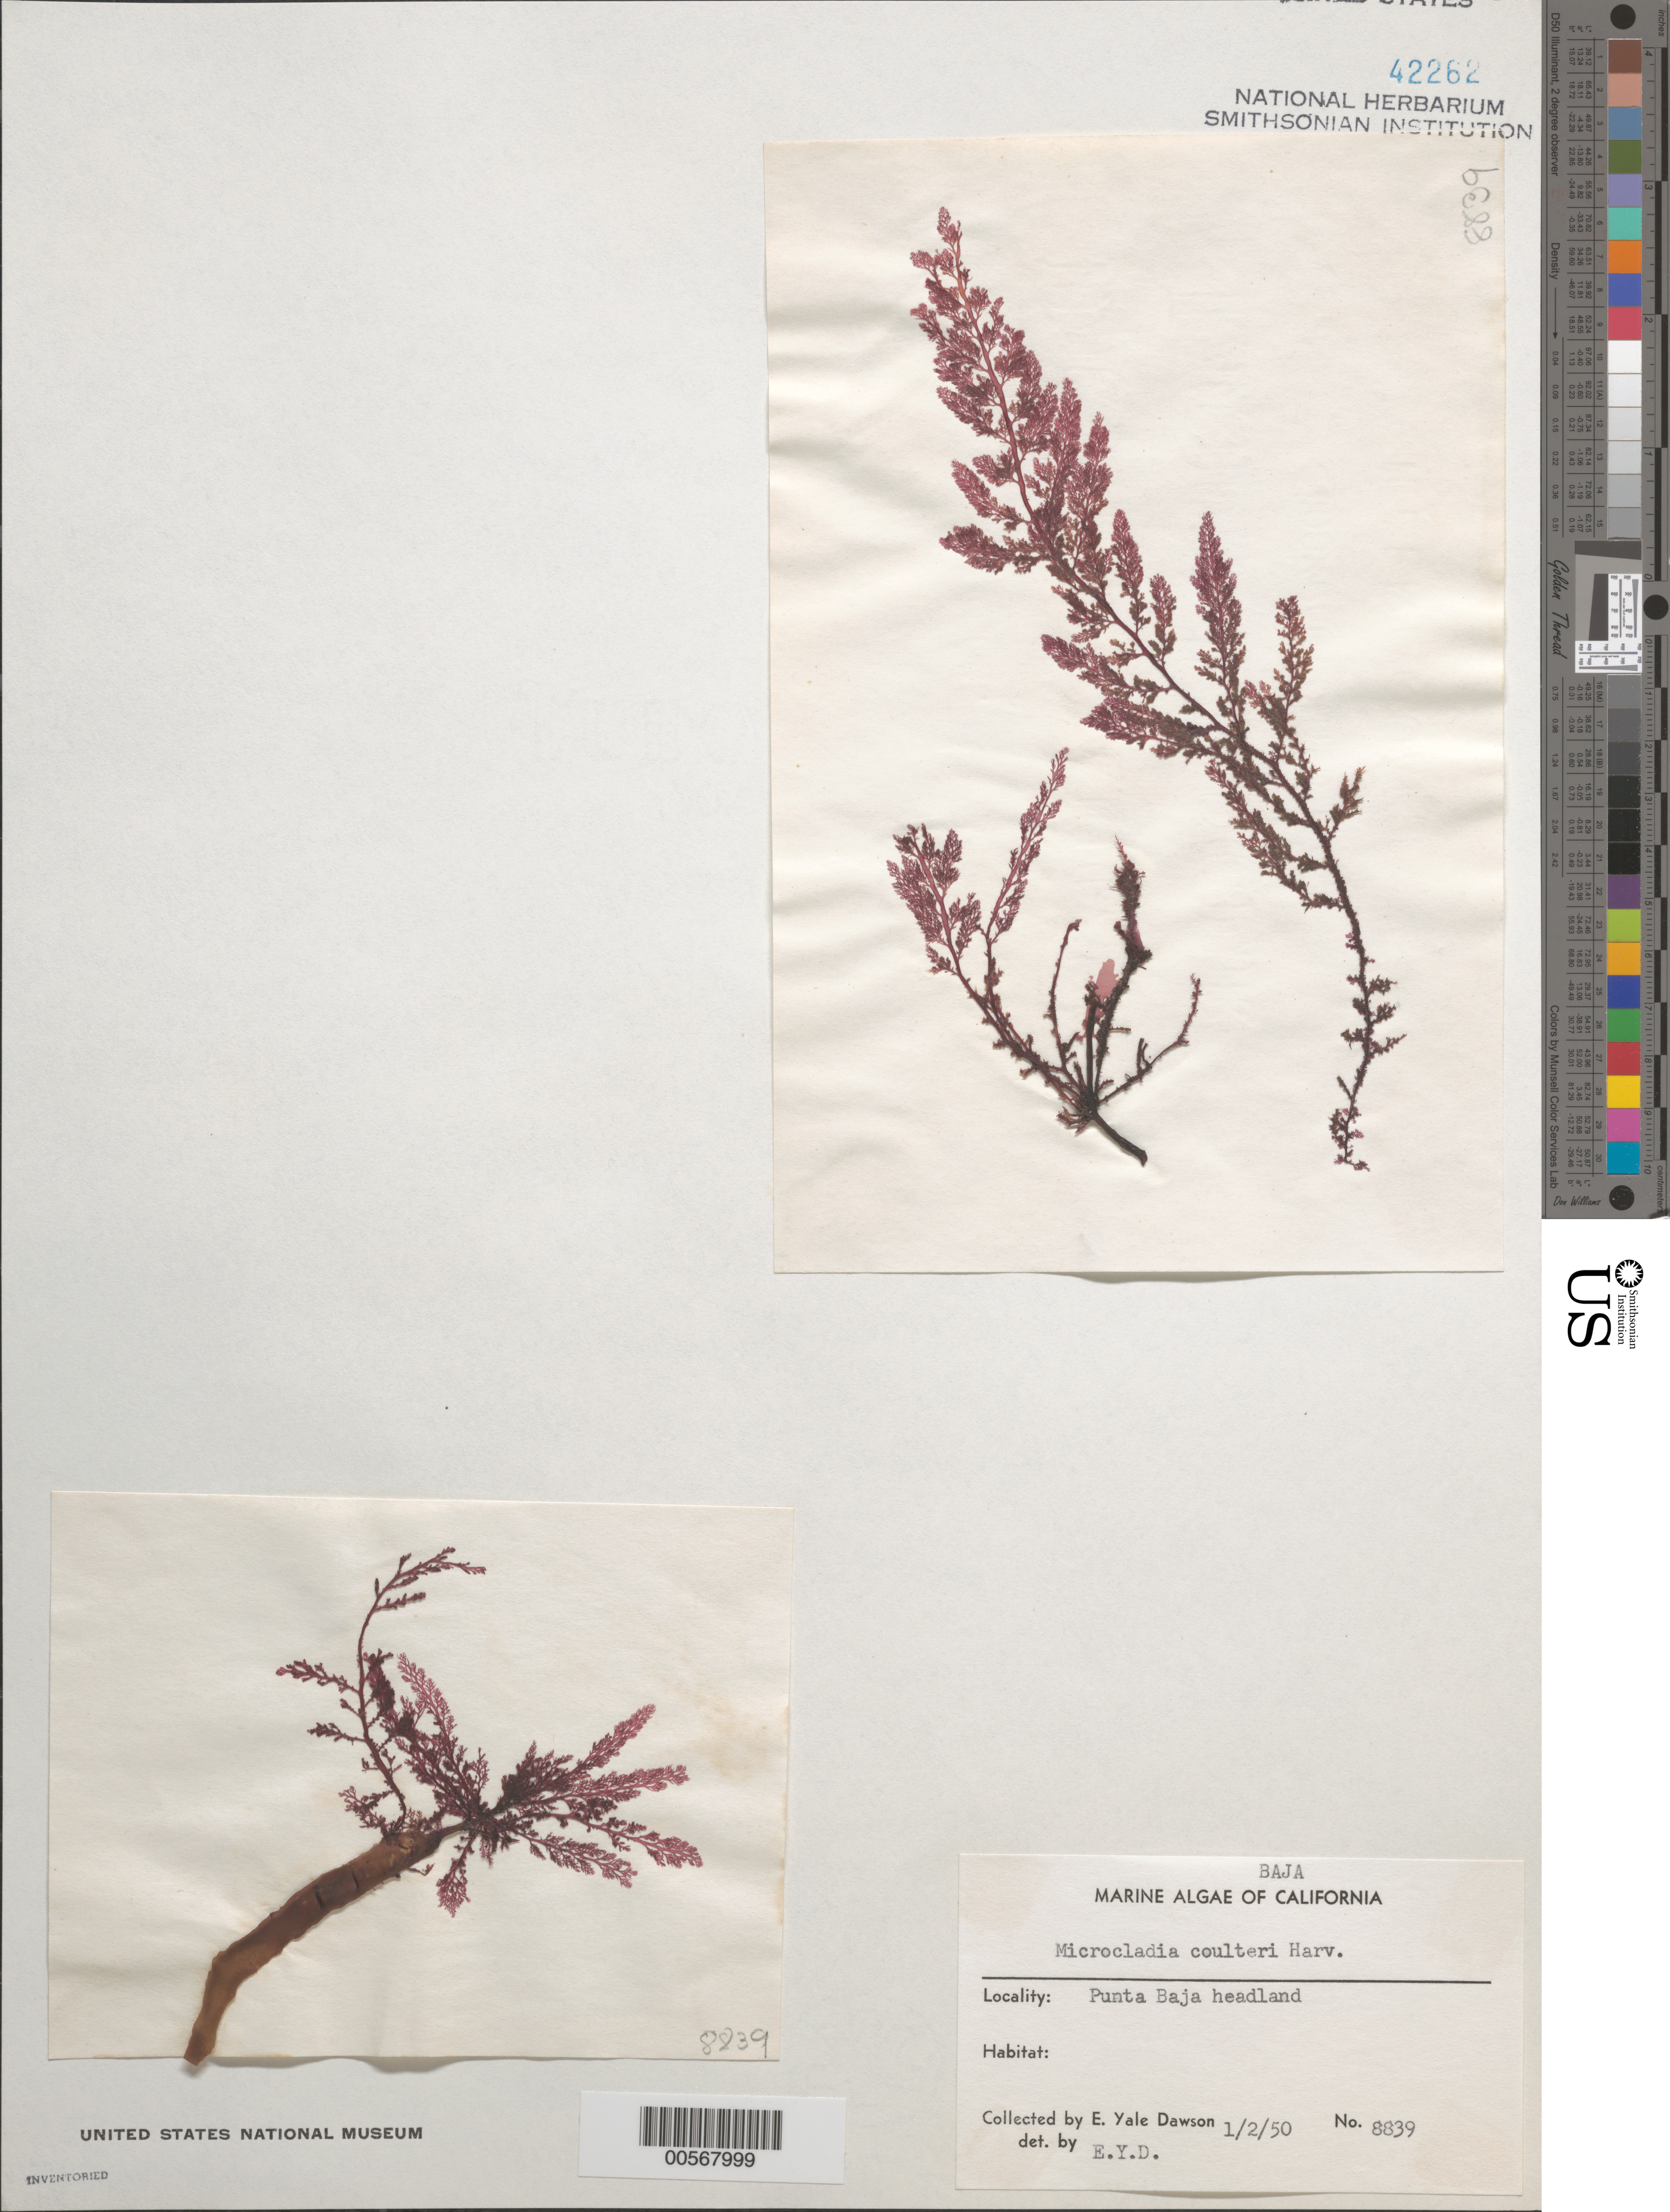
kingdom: Plantae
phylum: Rhodophyta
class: Florideophyceae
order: Ceramiales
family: Ceramiaceae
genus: Microcladia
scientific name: Microcladia coulteri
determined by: Dawson, E. Y.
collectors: E. Y. Dawson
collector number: EYD 8839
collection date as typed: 02 Jan 1950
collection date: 1950-01-02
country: Mexico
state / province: Baja California Norte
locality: Punta Baja headland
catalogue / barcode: US 42262